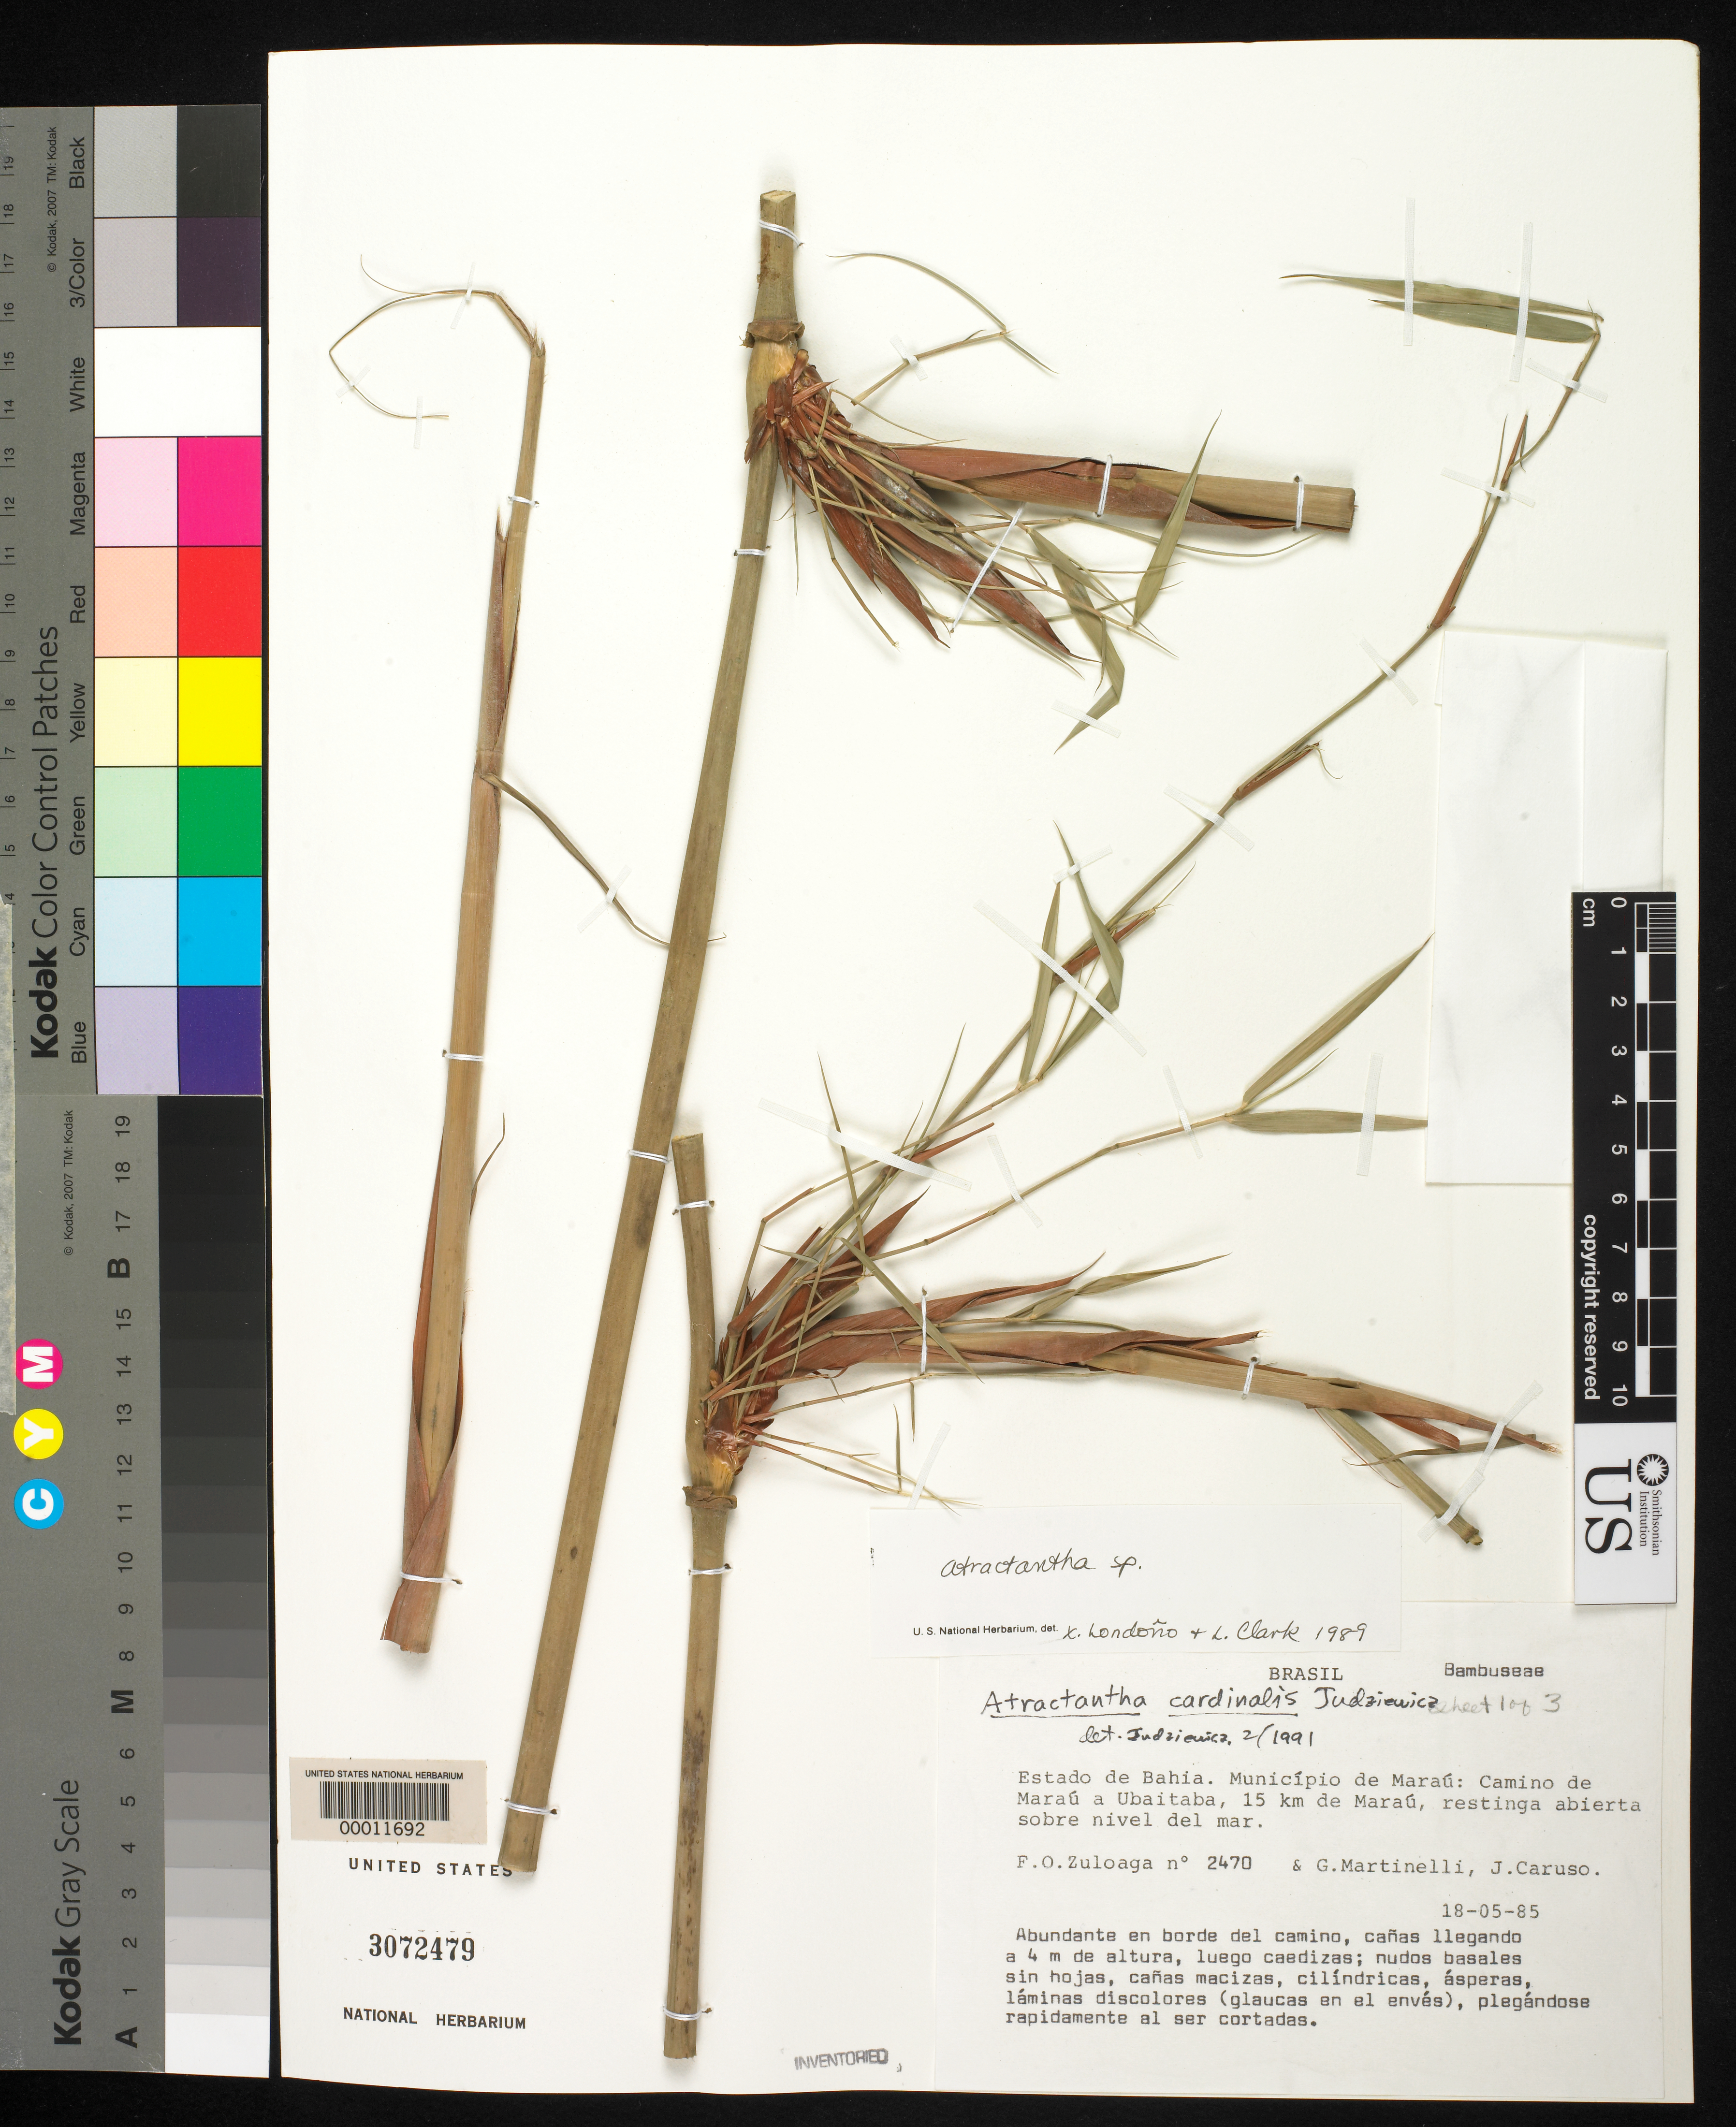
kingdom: Plantae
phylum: Tracheophyta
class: Liliopsida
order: Poales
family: Poaceae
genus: Atractantha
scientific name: Atractantha cardinalis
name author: Judz.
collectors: F. O. Zuloaga, G. Martinelli & J. Caruso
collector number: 2470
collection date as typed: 18 May 1985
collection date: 1985-05-18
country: Brazil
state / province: Bahia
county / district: Maraú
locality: Camino de marau a ubaitaba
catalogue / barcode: US 3072479